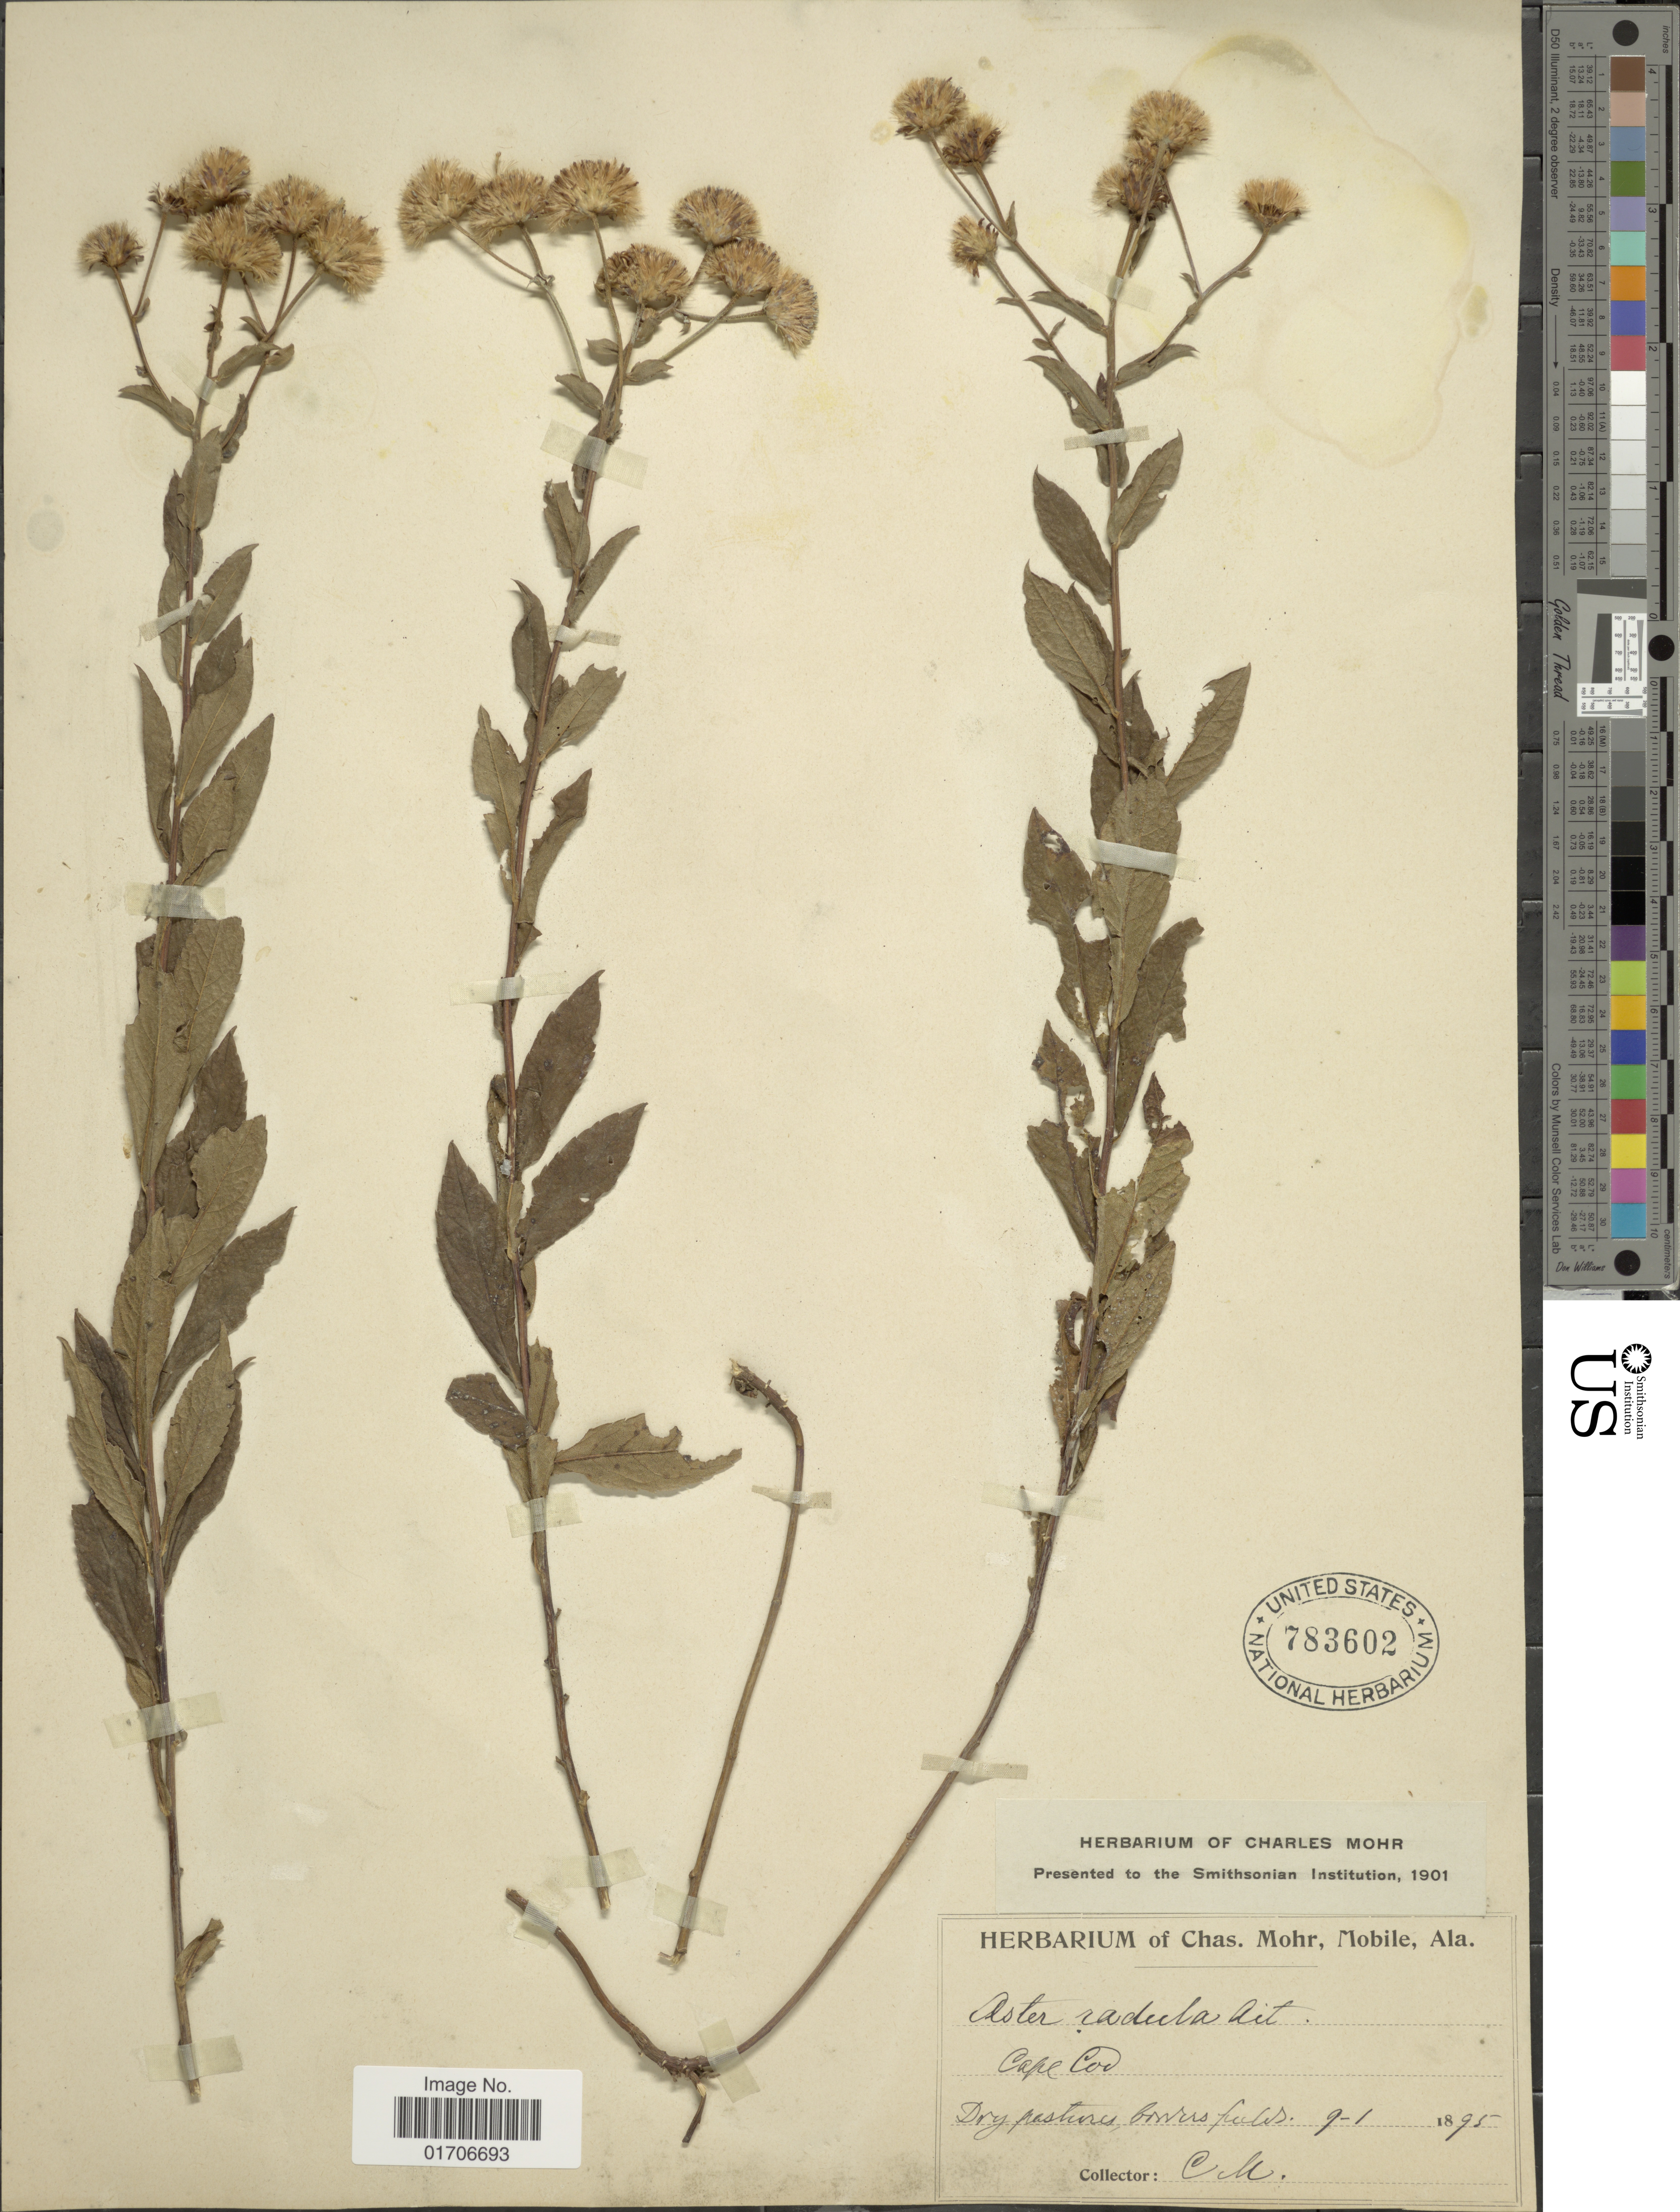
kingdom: Plantae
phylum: Tracheophyta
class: Magnoliopsida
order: Asterales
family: Asteraceae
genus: Eurybia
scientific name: Eurybia radula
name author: (Aiton) G.L. Nesom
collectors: C. T. Mohr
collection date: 1895-01-09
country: United States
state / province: Massachusetts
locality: Cape Cod.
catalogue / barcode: US 783602